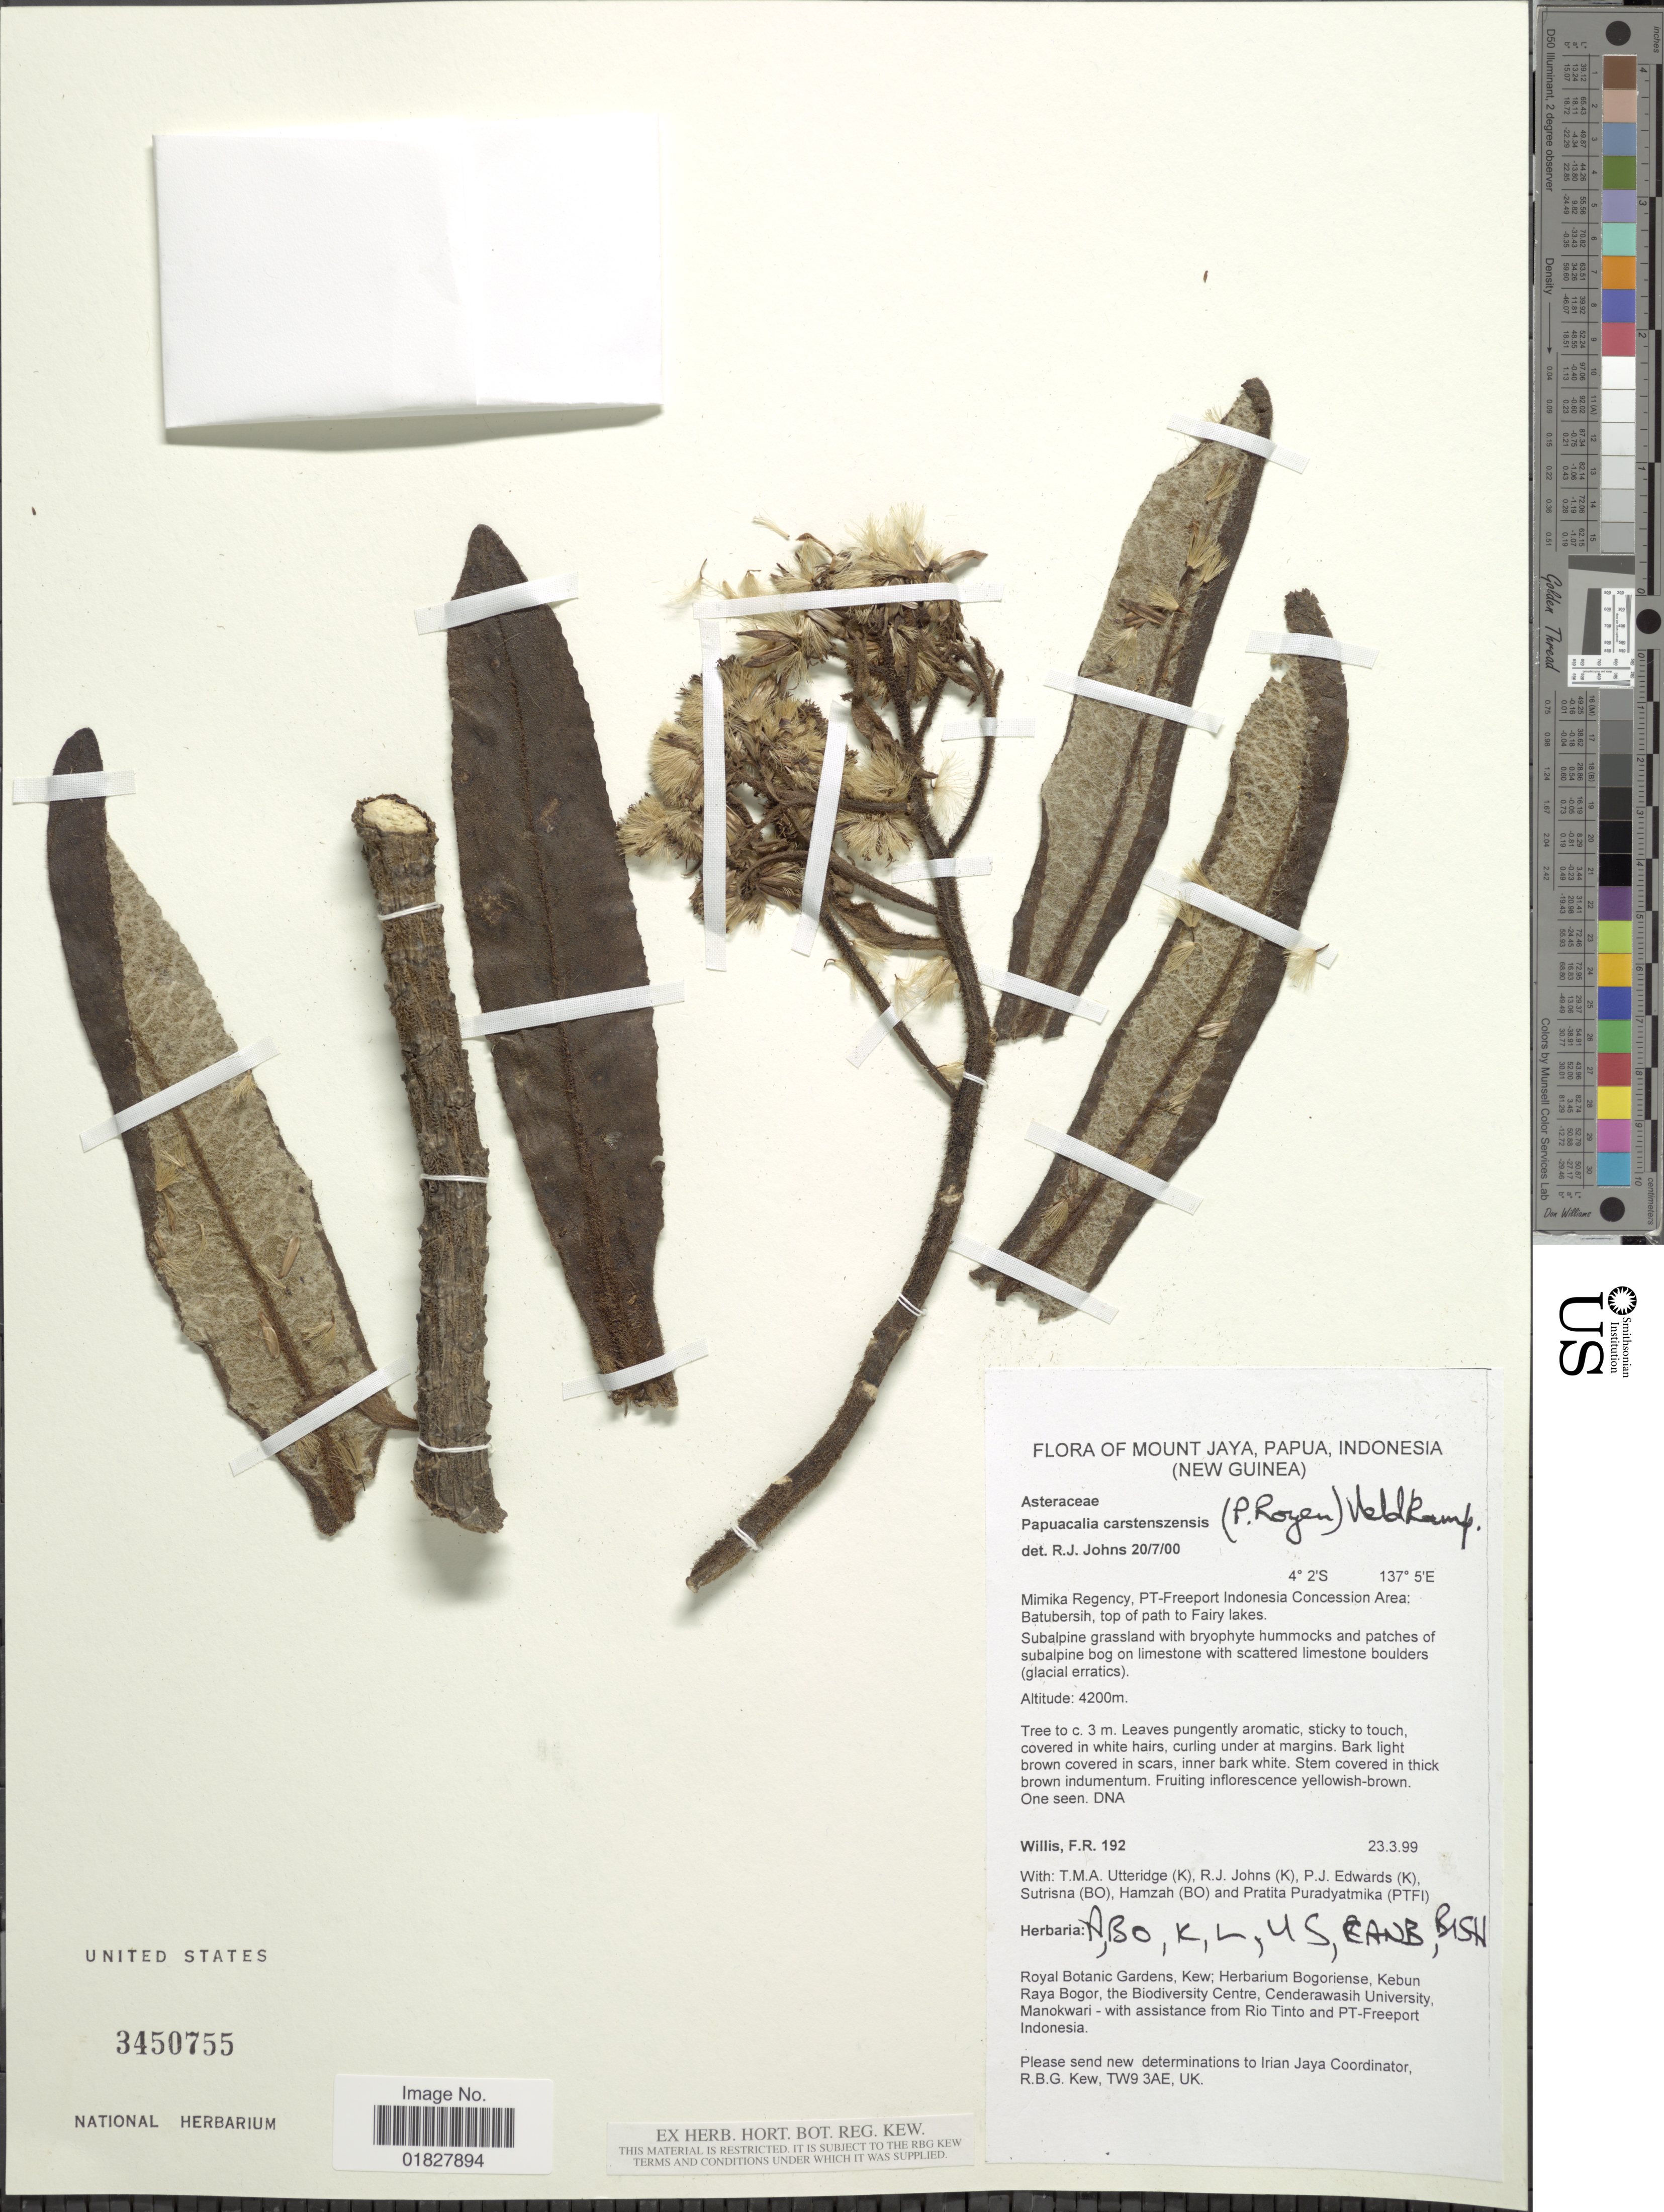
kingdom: Plantae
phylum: Tracheophyta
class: Magnoliopsida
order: Asterales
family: Asteraceae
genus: Papuacalia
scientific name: Papuacalia carstenszensis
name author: (Royen) Veldkamp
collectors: F. Willis, T. M. A. Utteridge, R. Johns & P. Edwards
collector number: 192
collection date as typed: Transcribed d/m/y: 23/3/99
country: Indonesia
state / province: Papua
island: New Guinea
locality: Mount Jaya (New Guinea), Mimika Regency, PT-Freeport Indonesia Concession Area, Batubersih, top of path of Fairy lakes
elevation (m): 4200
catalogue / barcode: US 3450755